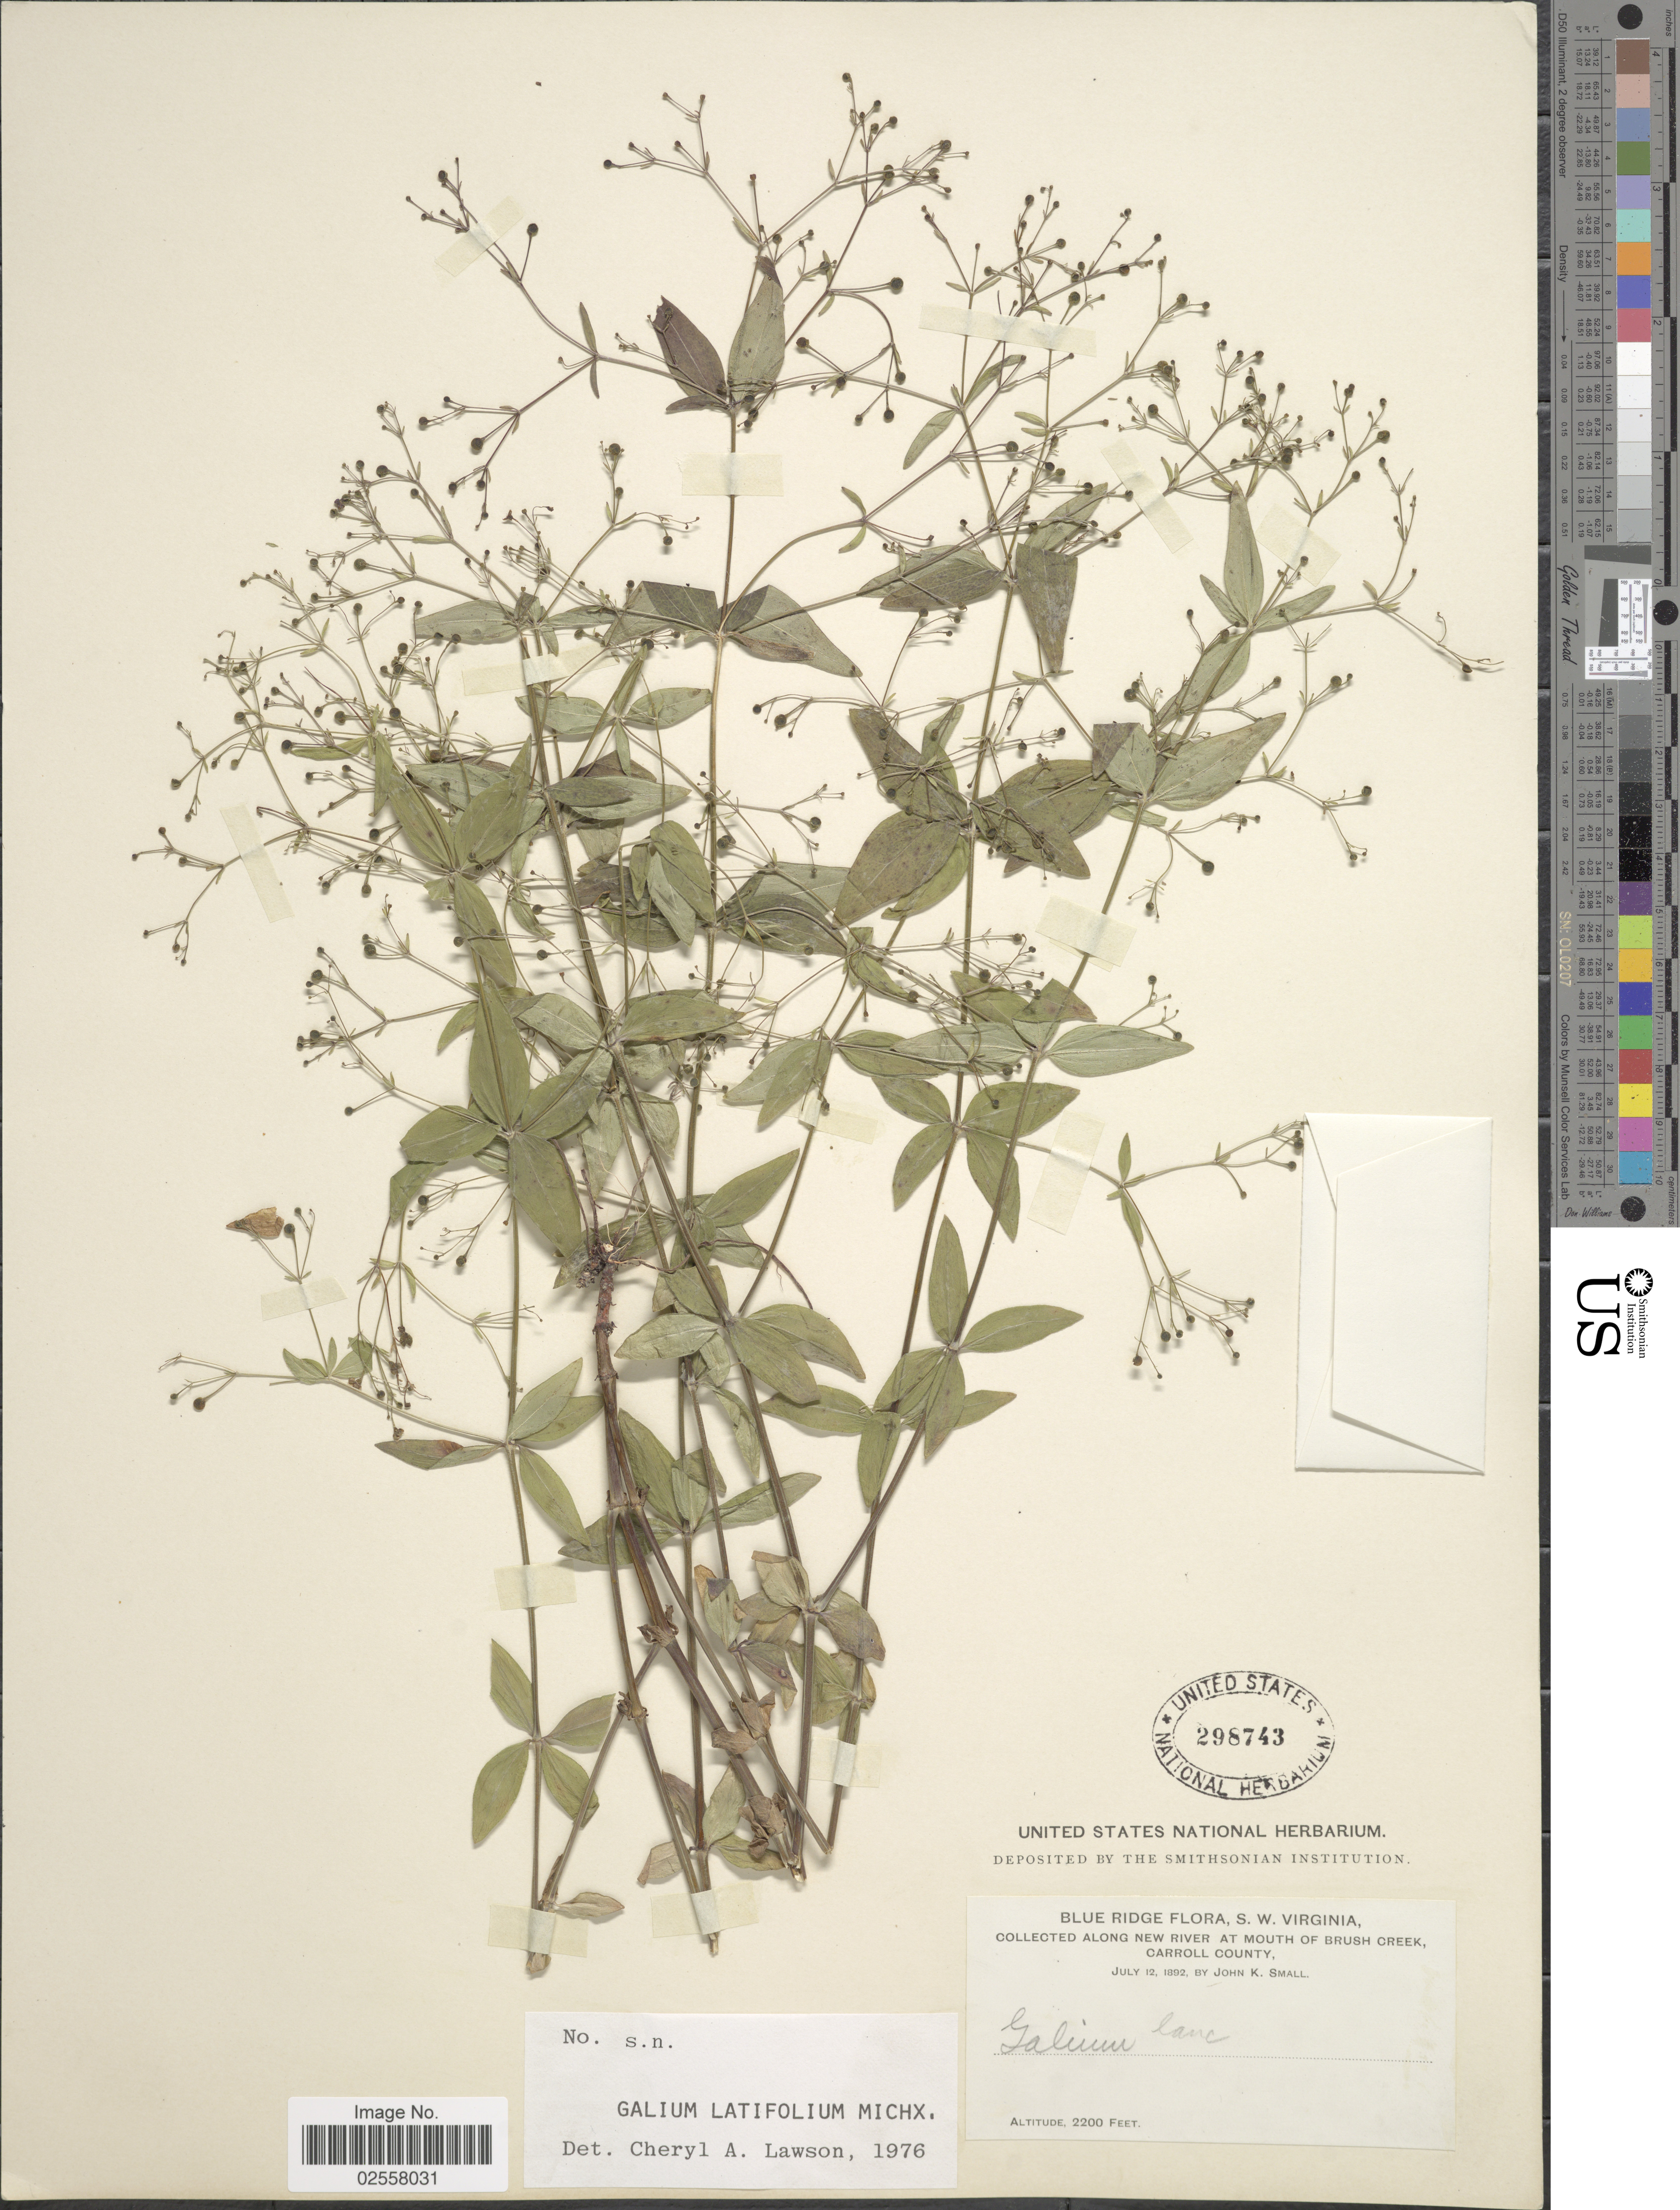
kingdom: Plantae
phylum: Tracheophyta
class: Magnoliopsida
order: Gentianales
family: Rubiaceae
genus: Galium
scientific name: Galium latifolium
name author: Michx.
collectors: J. K. Small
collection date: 1892-07-12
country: United States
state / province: Virginia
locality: Bue Ridge, S.W. Virginia, along New River at Mouth of Brush Creek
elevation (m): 671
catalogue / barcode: US 298743